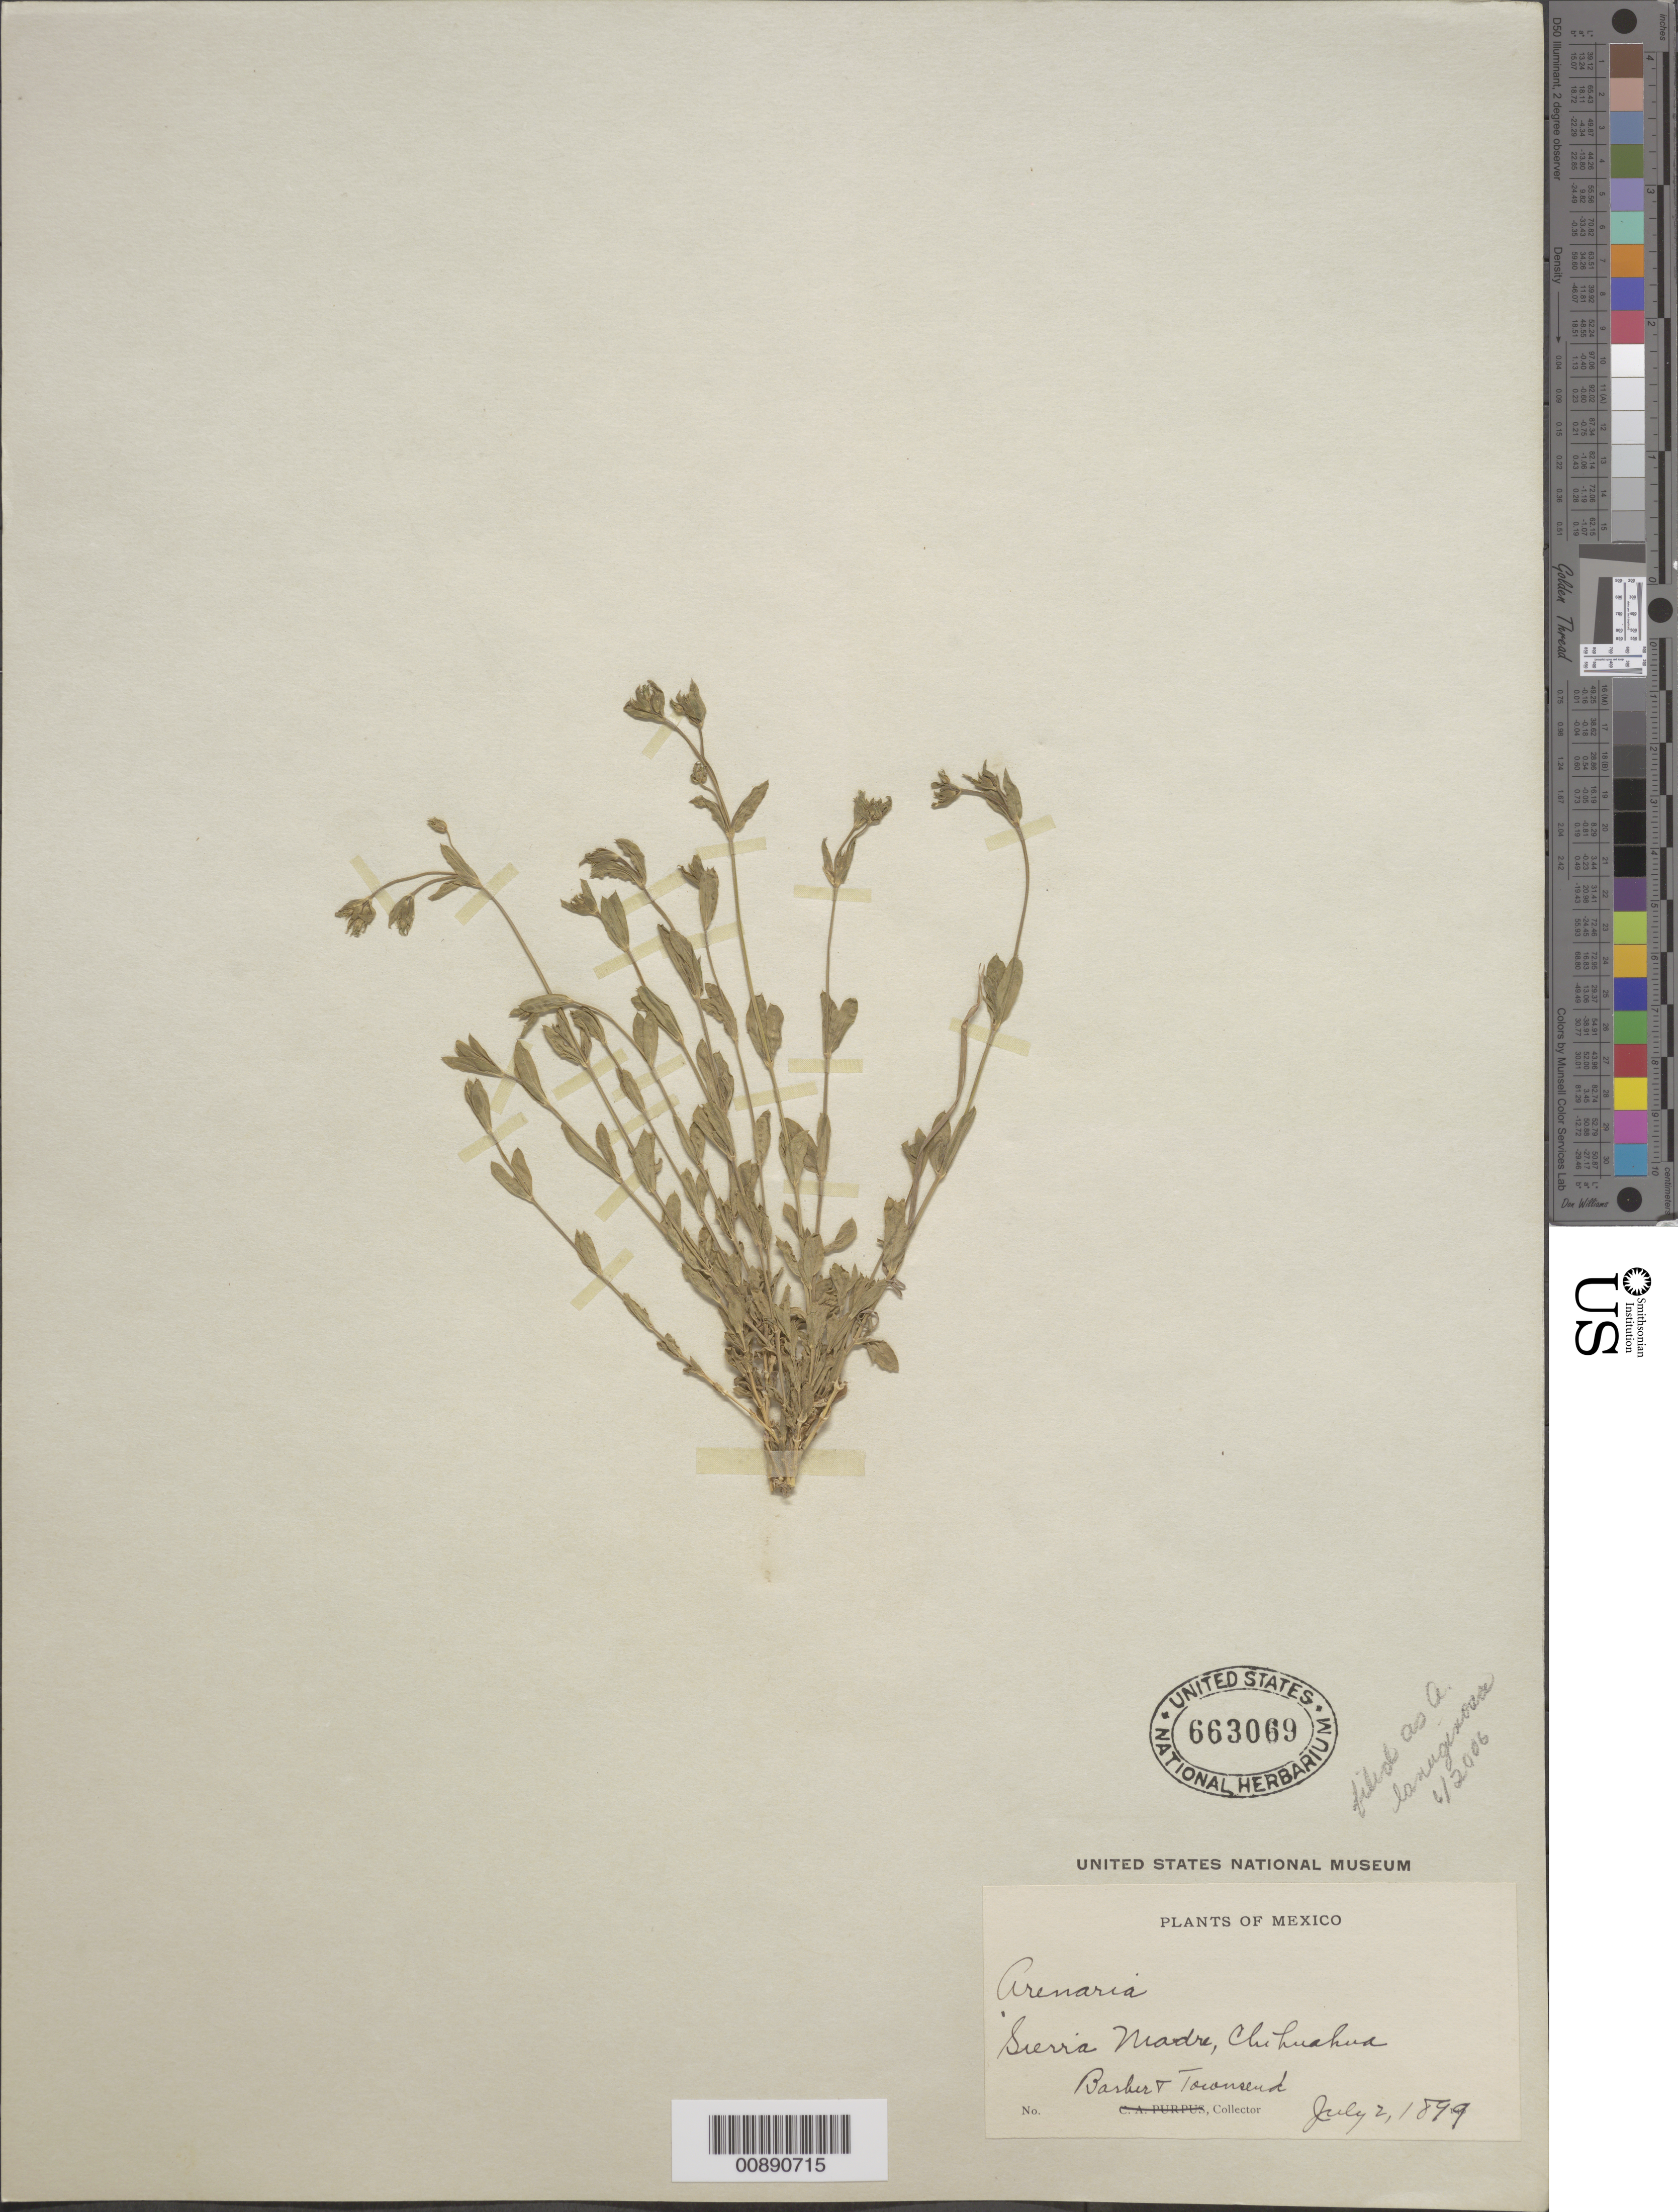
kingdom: Plantae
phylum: Tracheophyta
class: Magnoliopsida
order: Caryophyllales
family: Caryophyllaceae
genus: Arenaria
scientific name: Arenaria lanuginosa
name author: (Michx.) Rohrb.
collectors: C. Barber & C. H. T. Townsend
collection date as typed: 02 Jul 1899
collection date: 1899-07-02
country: Mexico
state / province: Chihuahua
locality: Sierra Madre, Chihuahua.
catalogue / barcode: US 663069